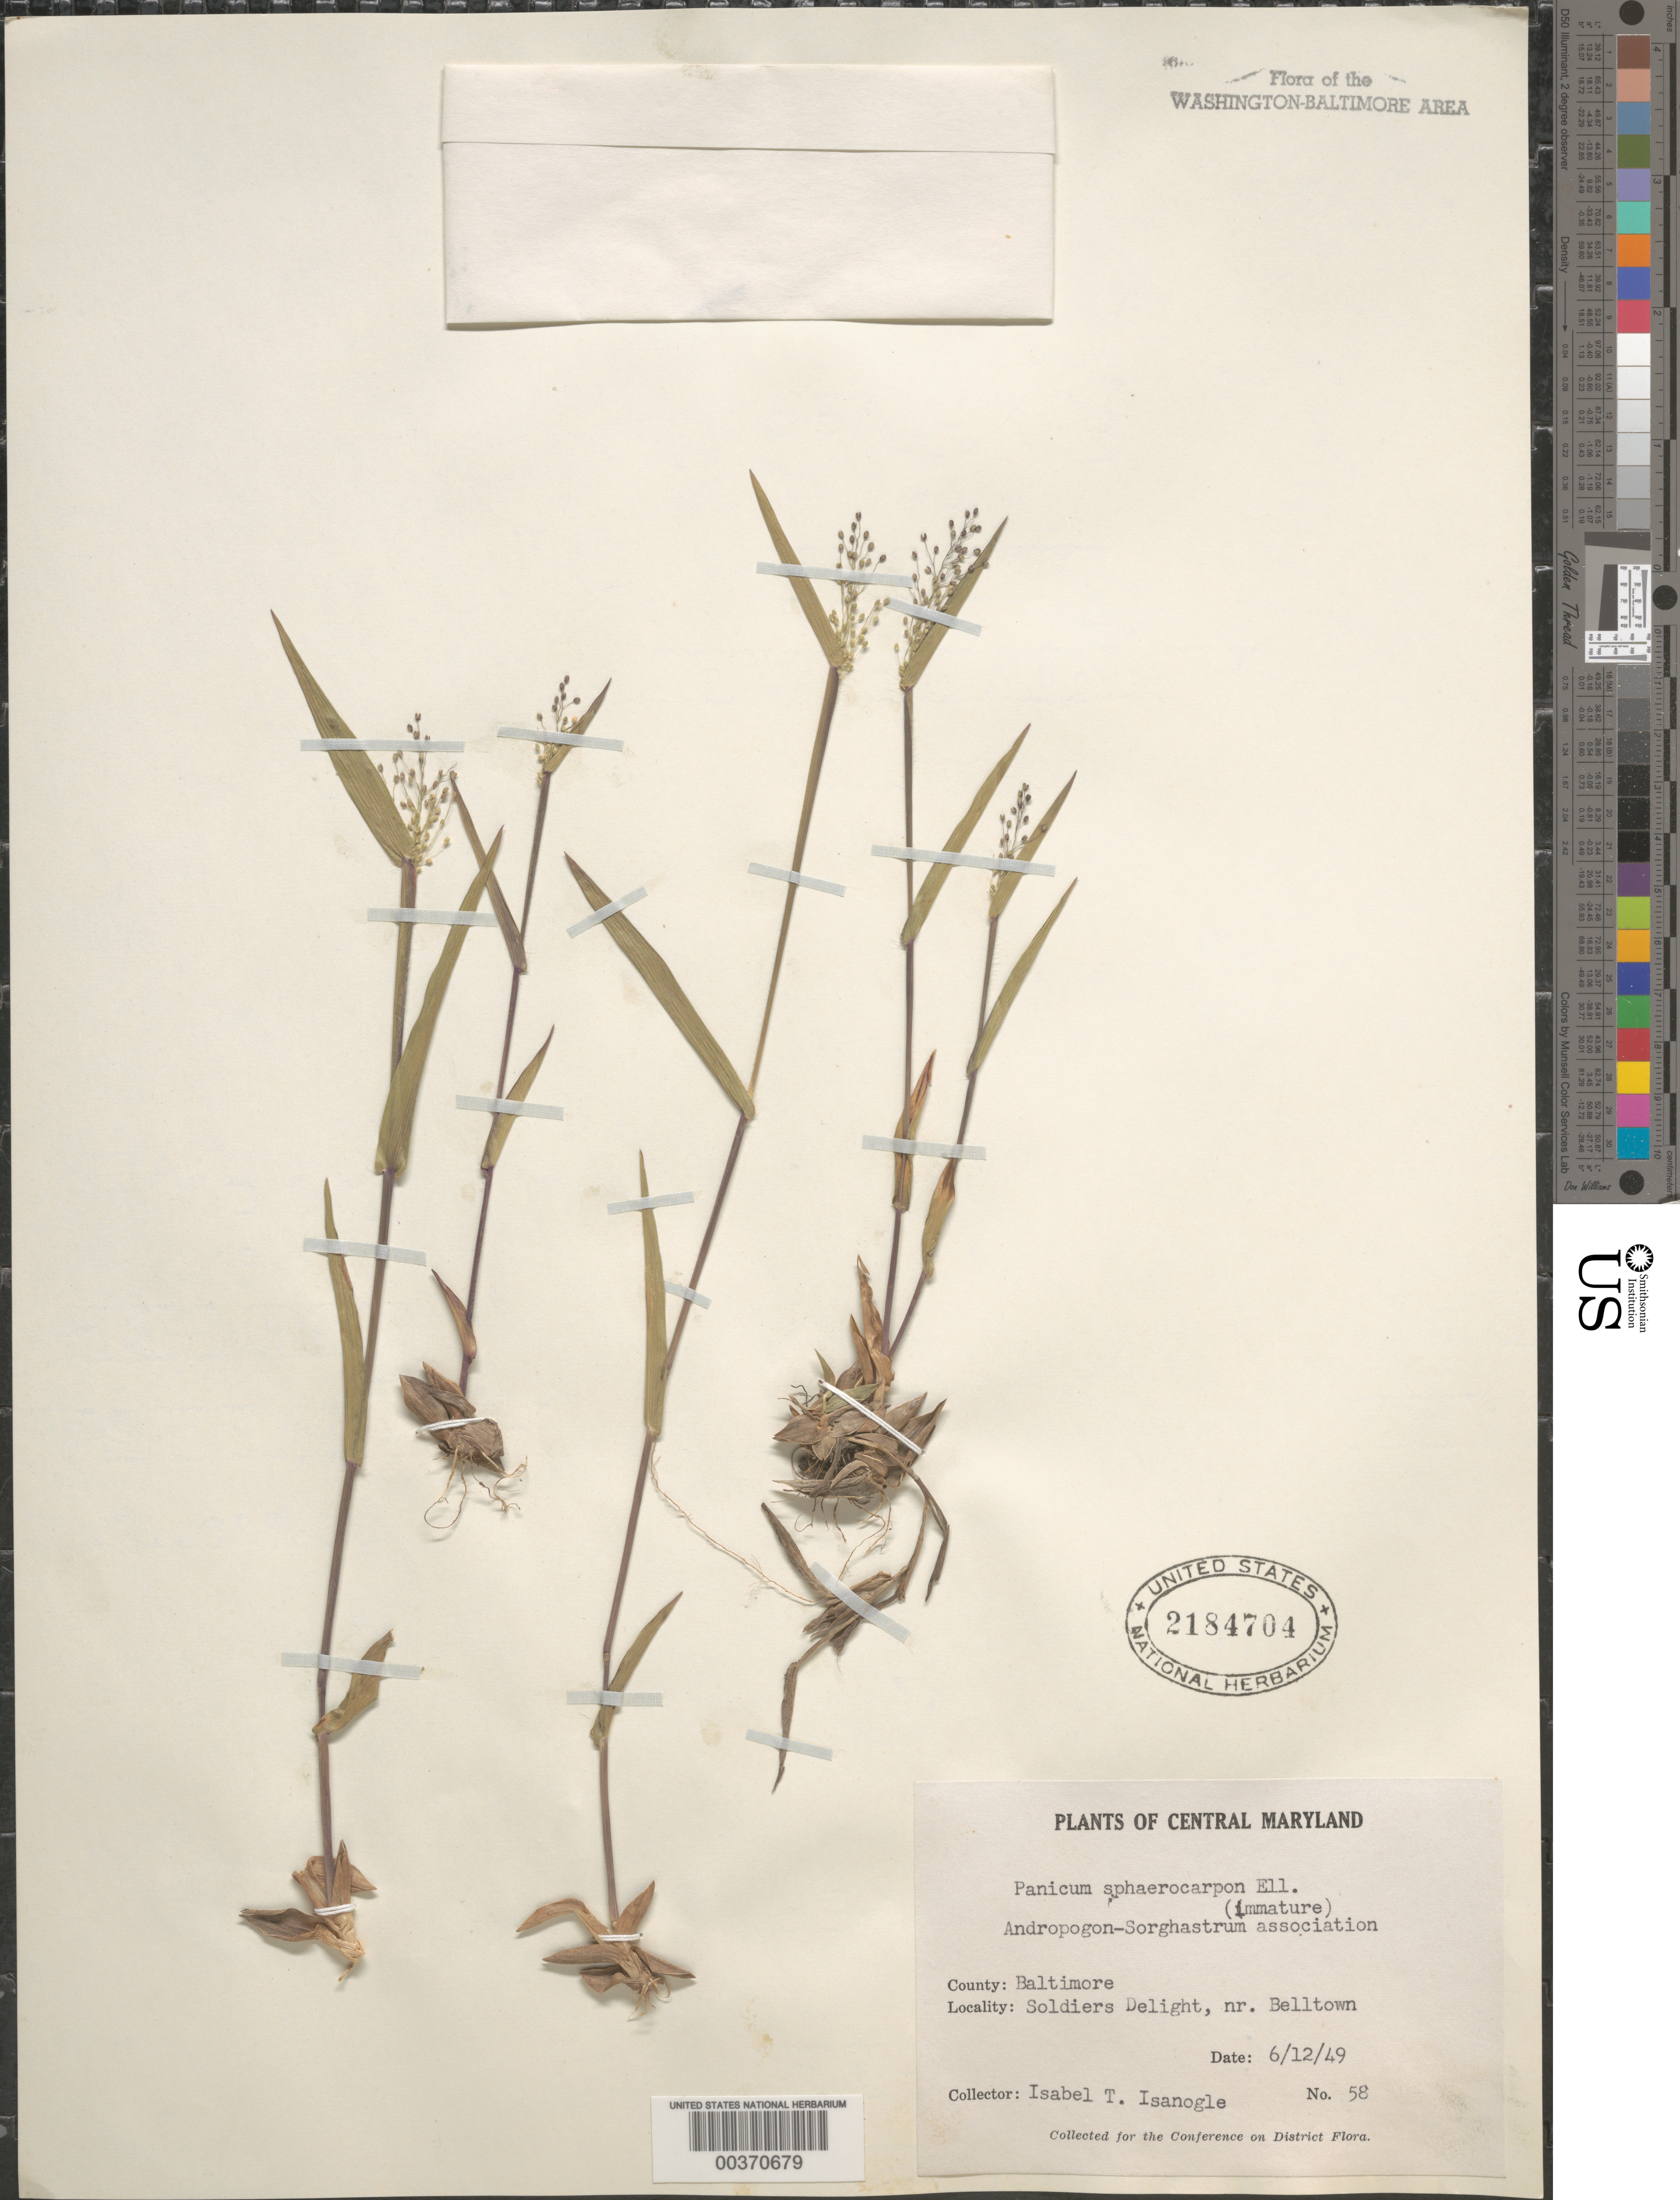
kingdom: Plantae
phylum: Tracheophyta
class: Liliopsida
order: Poales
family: Poaceae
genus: Dichanthelium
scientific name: Dichanthelium sphaerocarpon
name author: (Elliott) Gould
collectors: I. Isanogle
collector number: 58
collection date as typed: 12 Jun 1949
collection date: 1949-06-12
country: United States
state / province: Maryland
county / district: Baltimore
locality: Soldiers Delight, near Belltown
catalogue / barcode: US 2184704